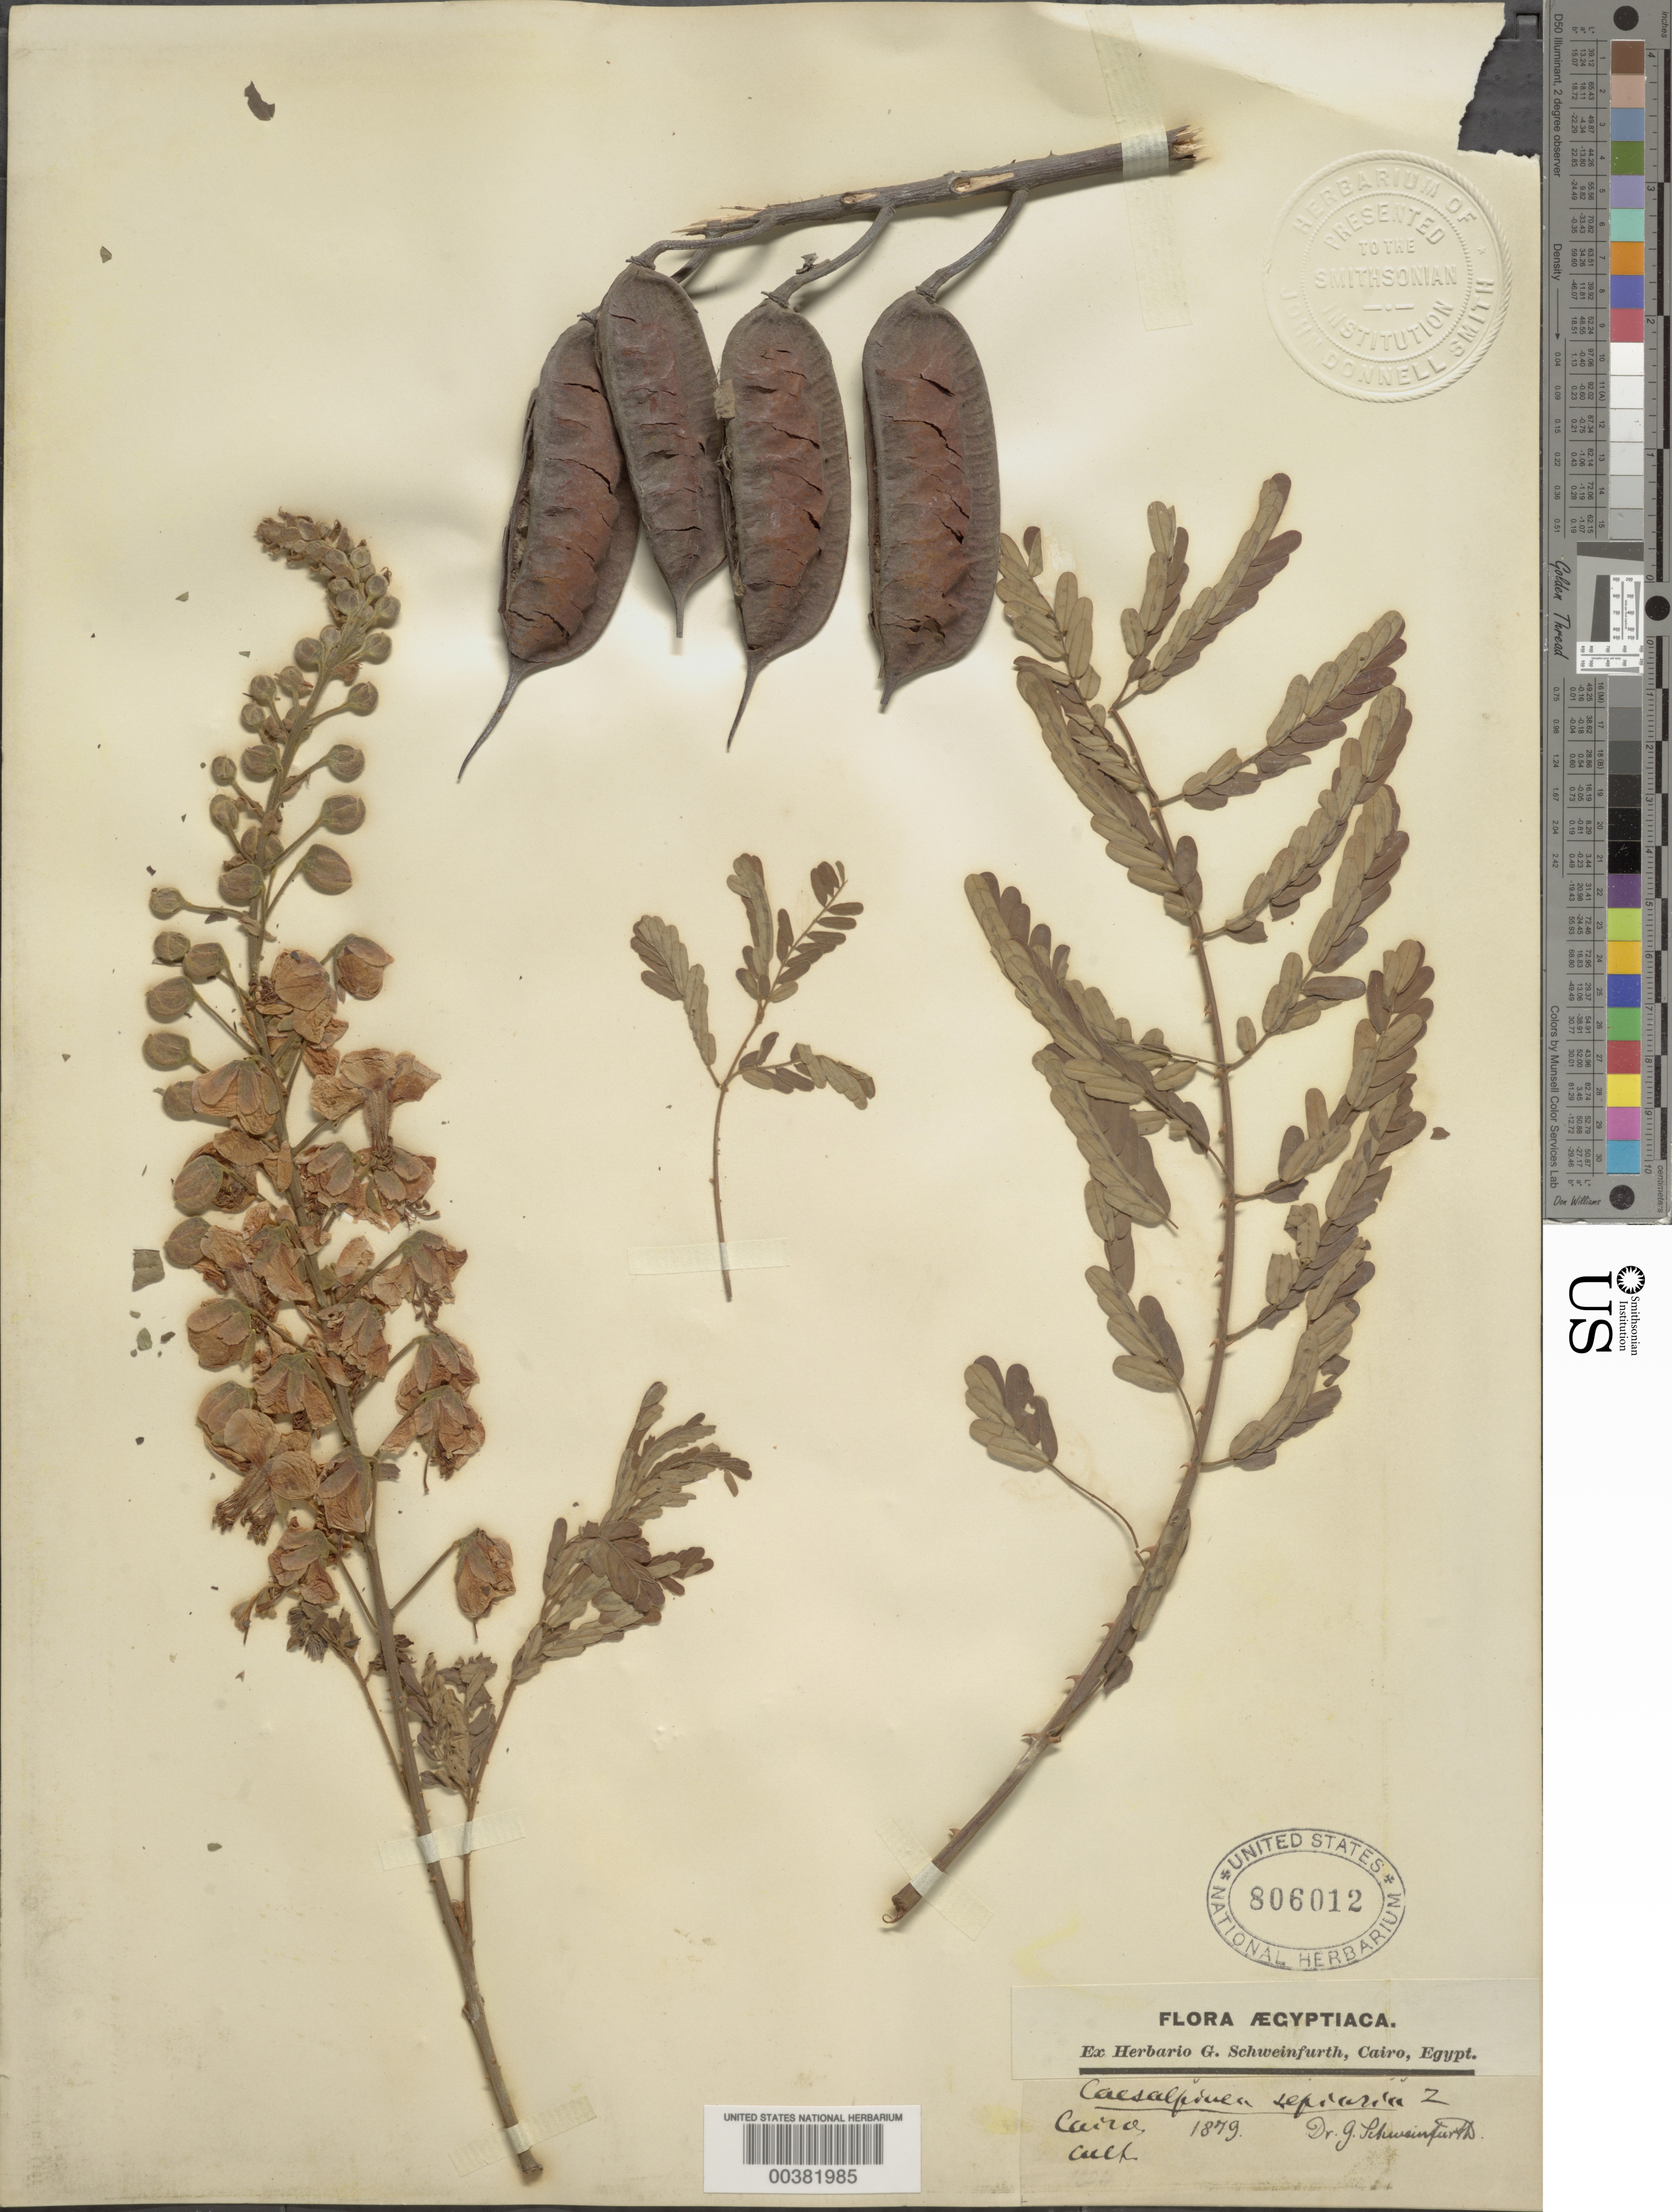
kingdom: Plantae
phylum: Tracheophyta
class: Magnoliopsida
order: Fabales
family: Fabaceae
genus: Biancaea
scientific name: Biancaea decapetala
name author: (Roth) O. Deg.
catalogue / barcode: US 806012